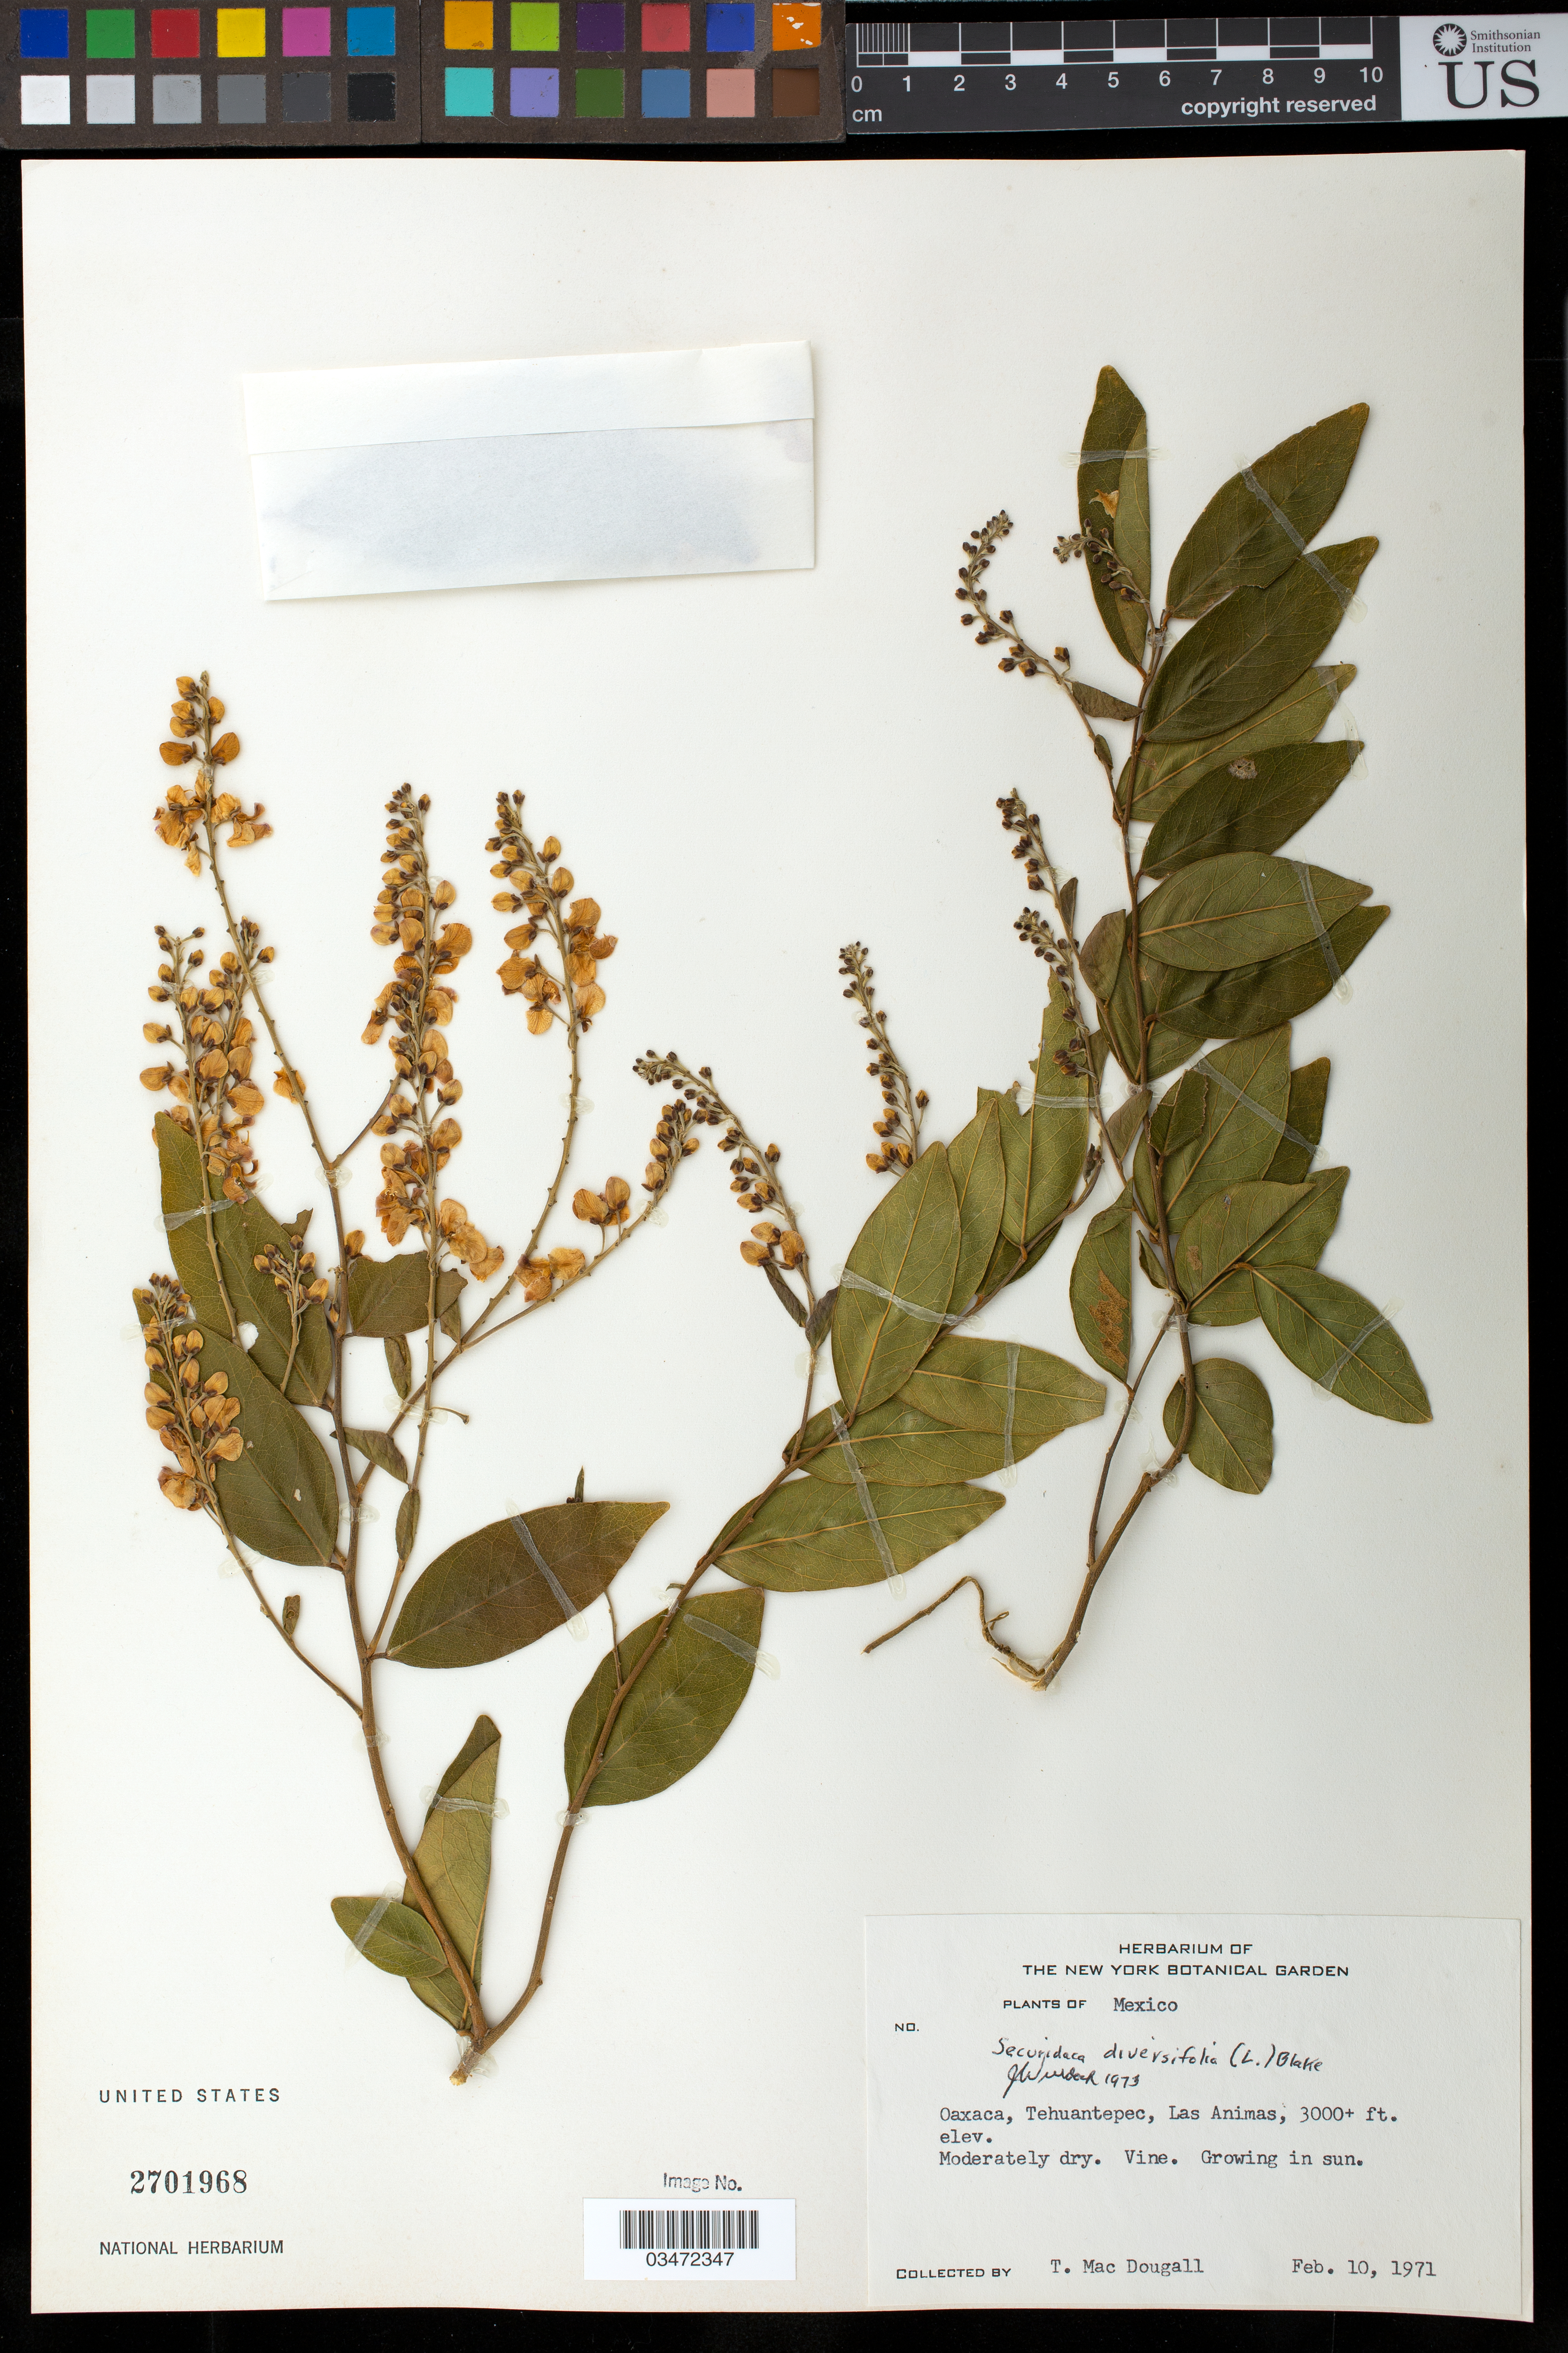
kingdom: Plantae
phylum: Tracheophyta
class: Magnoliopsida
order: Fabales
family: Polygalaceae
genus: Securidaca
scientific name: Securidaca diversifolia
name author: (L.) S.F. Blake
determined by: Wurdack, John J., (US), US (UNITED STATES)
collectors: T. B. MacDougall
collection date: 1971-02-10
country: Mexico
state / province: Oaxaca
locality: Tehuantepec, Las Animas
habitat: Moderately dry. Growing in sun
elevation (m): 914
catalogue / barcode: US 2701968